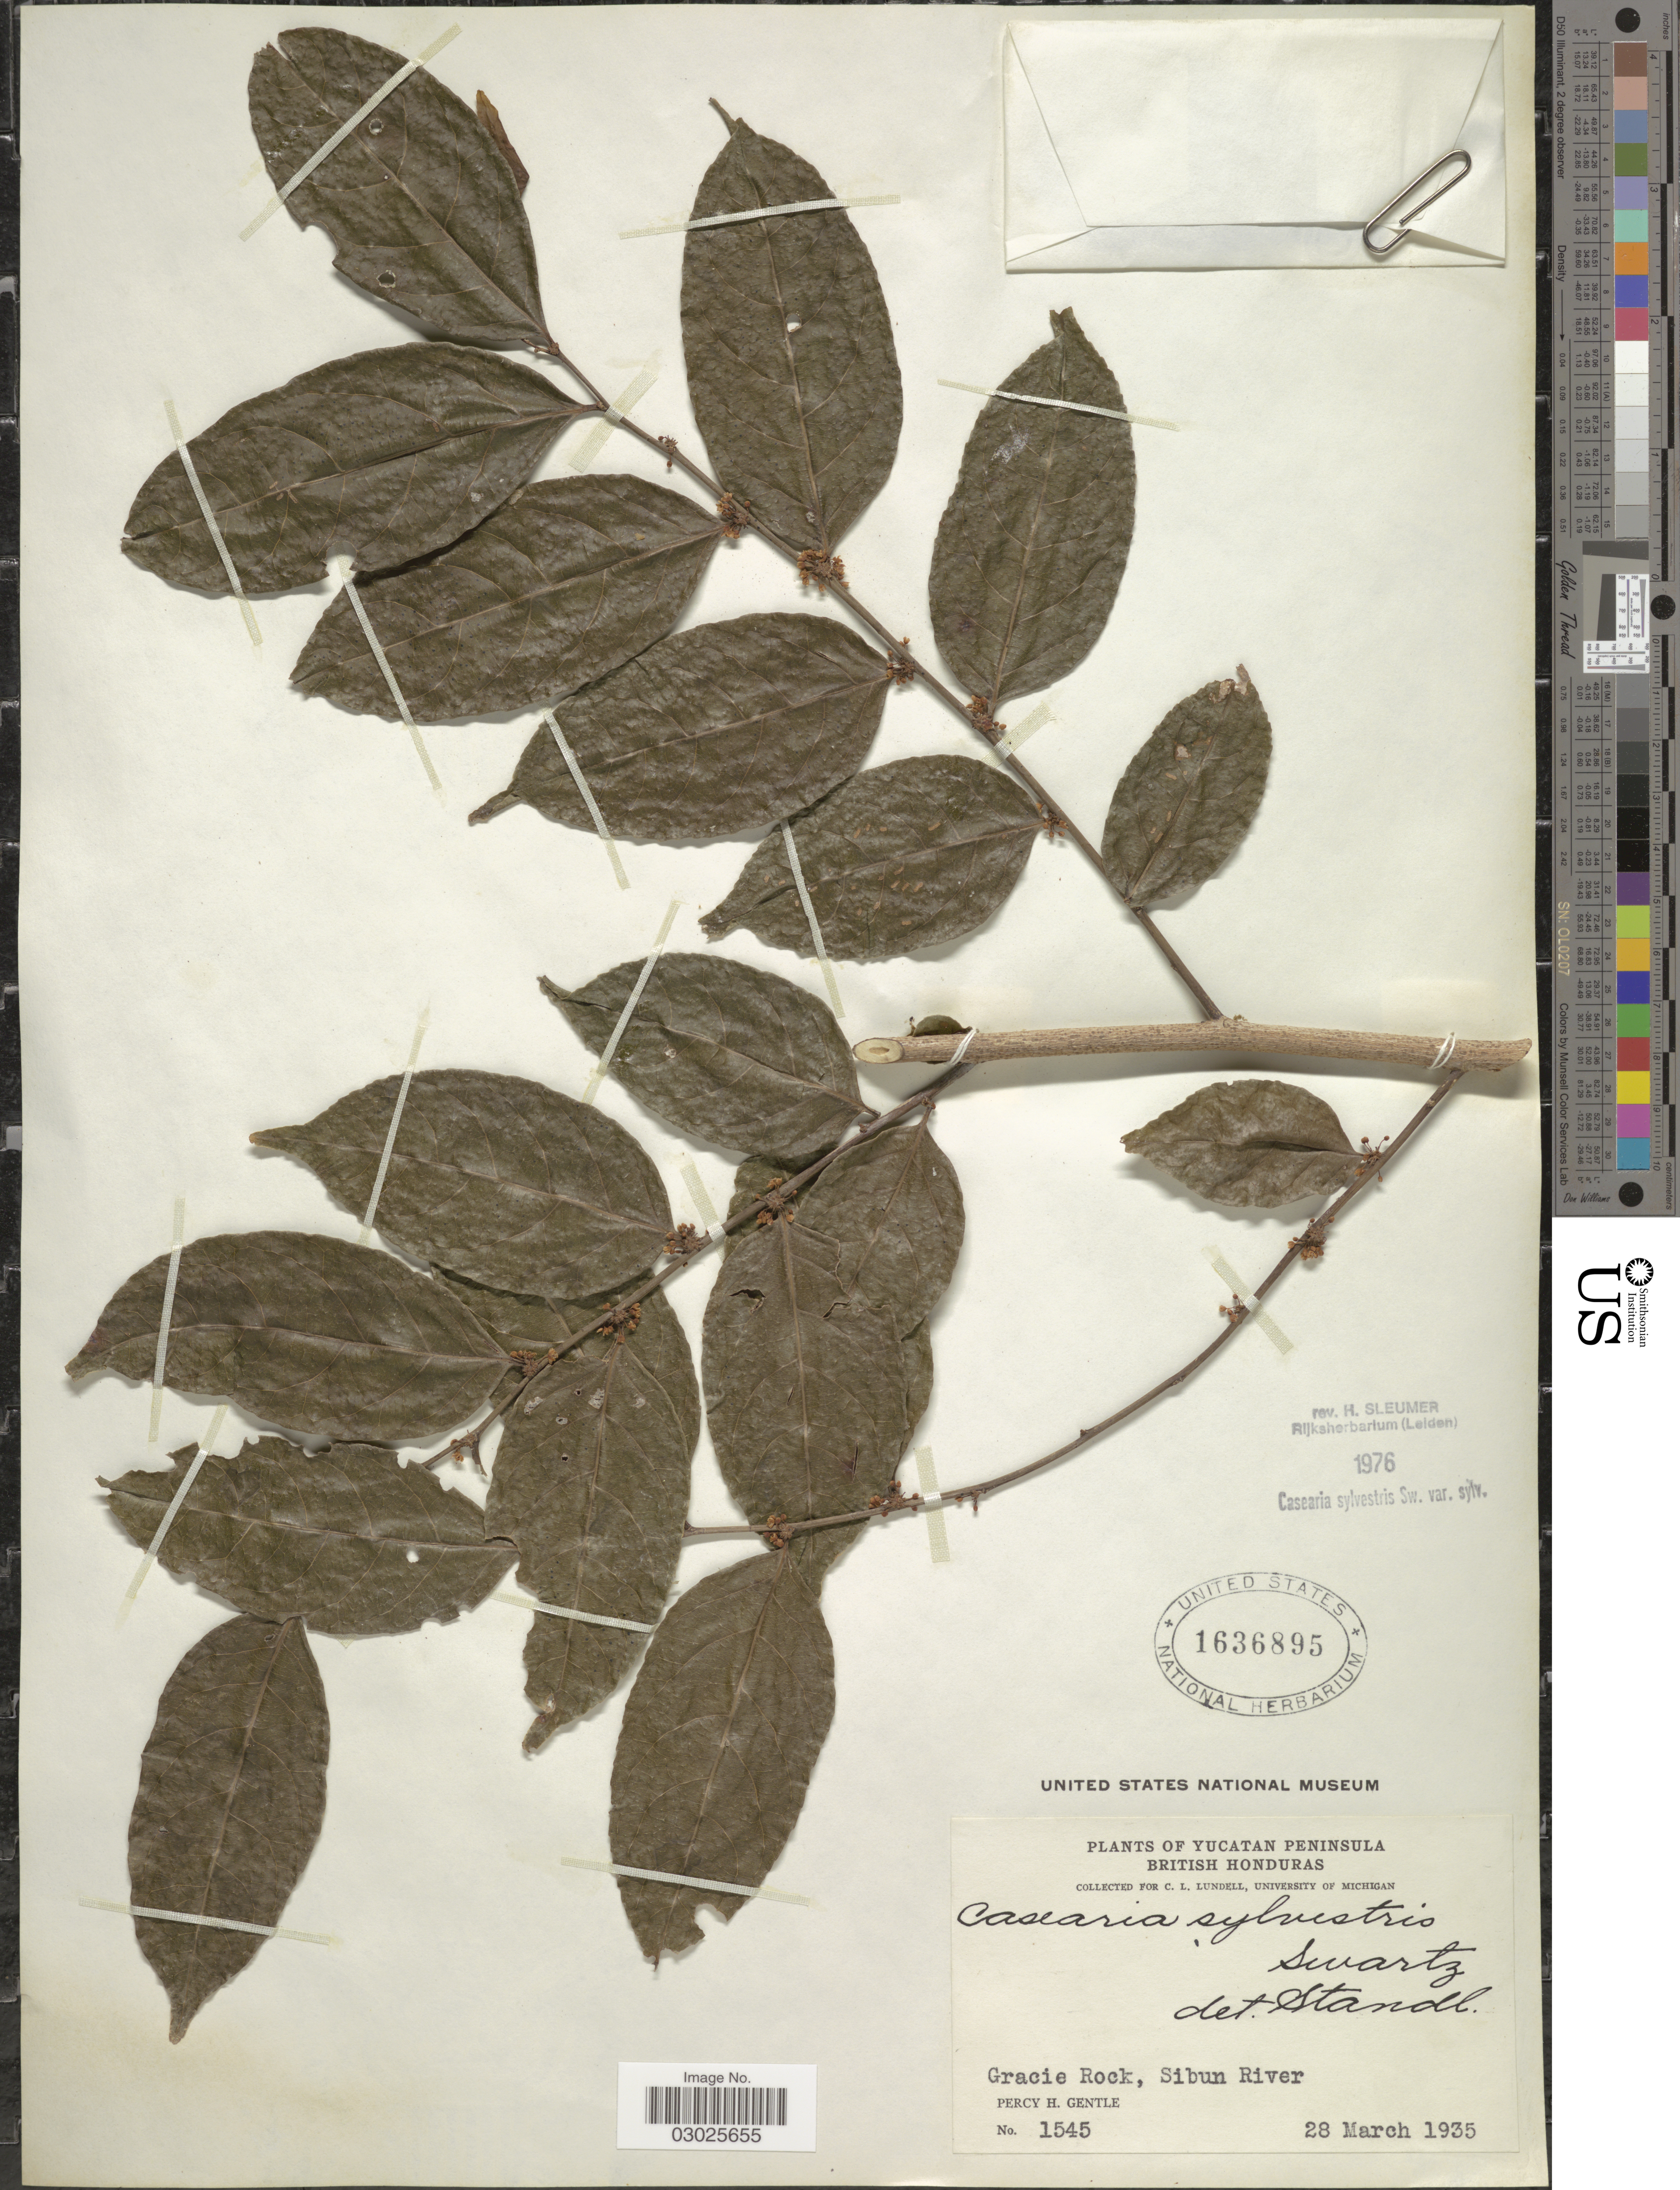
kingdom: Plantae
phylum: Tracheophyta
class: Magnoliopsida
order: Malpighiales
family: Salicaceae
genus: Casearia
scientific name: Casearia sylvestris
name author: Sw.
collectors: P. H. Gentle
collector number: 1545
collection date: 1935-03-28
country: Belize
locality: Yucatan Peninsula, British Honduras. Gracie Rock, Sibun River.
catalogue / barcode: US 1636895